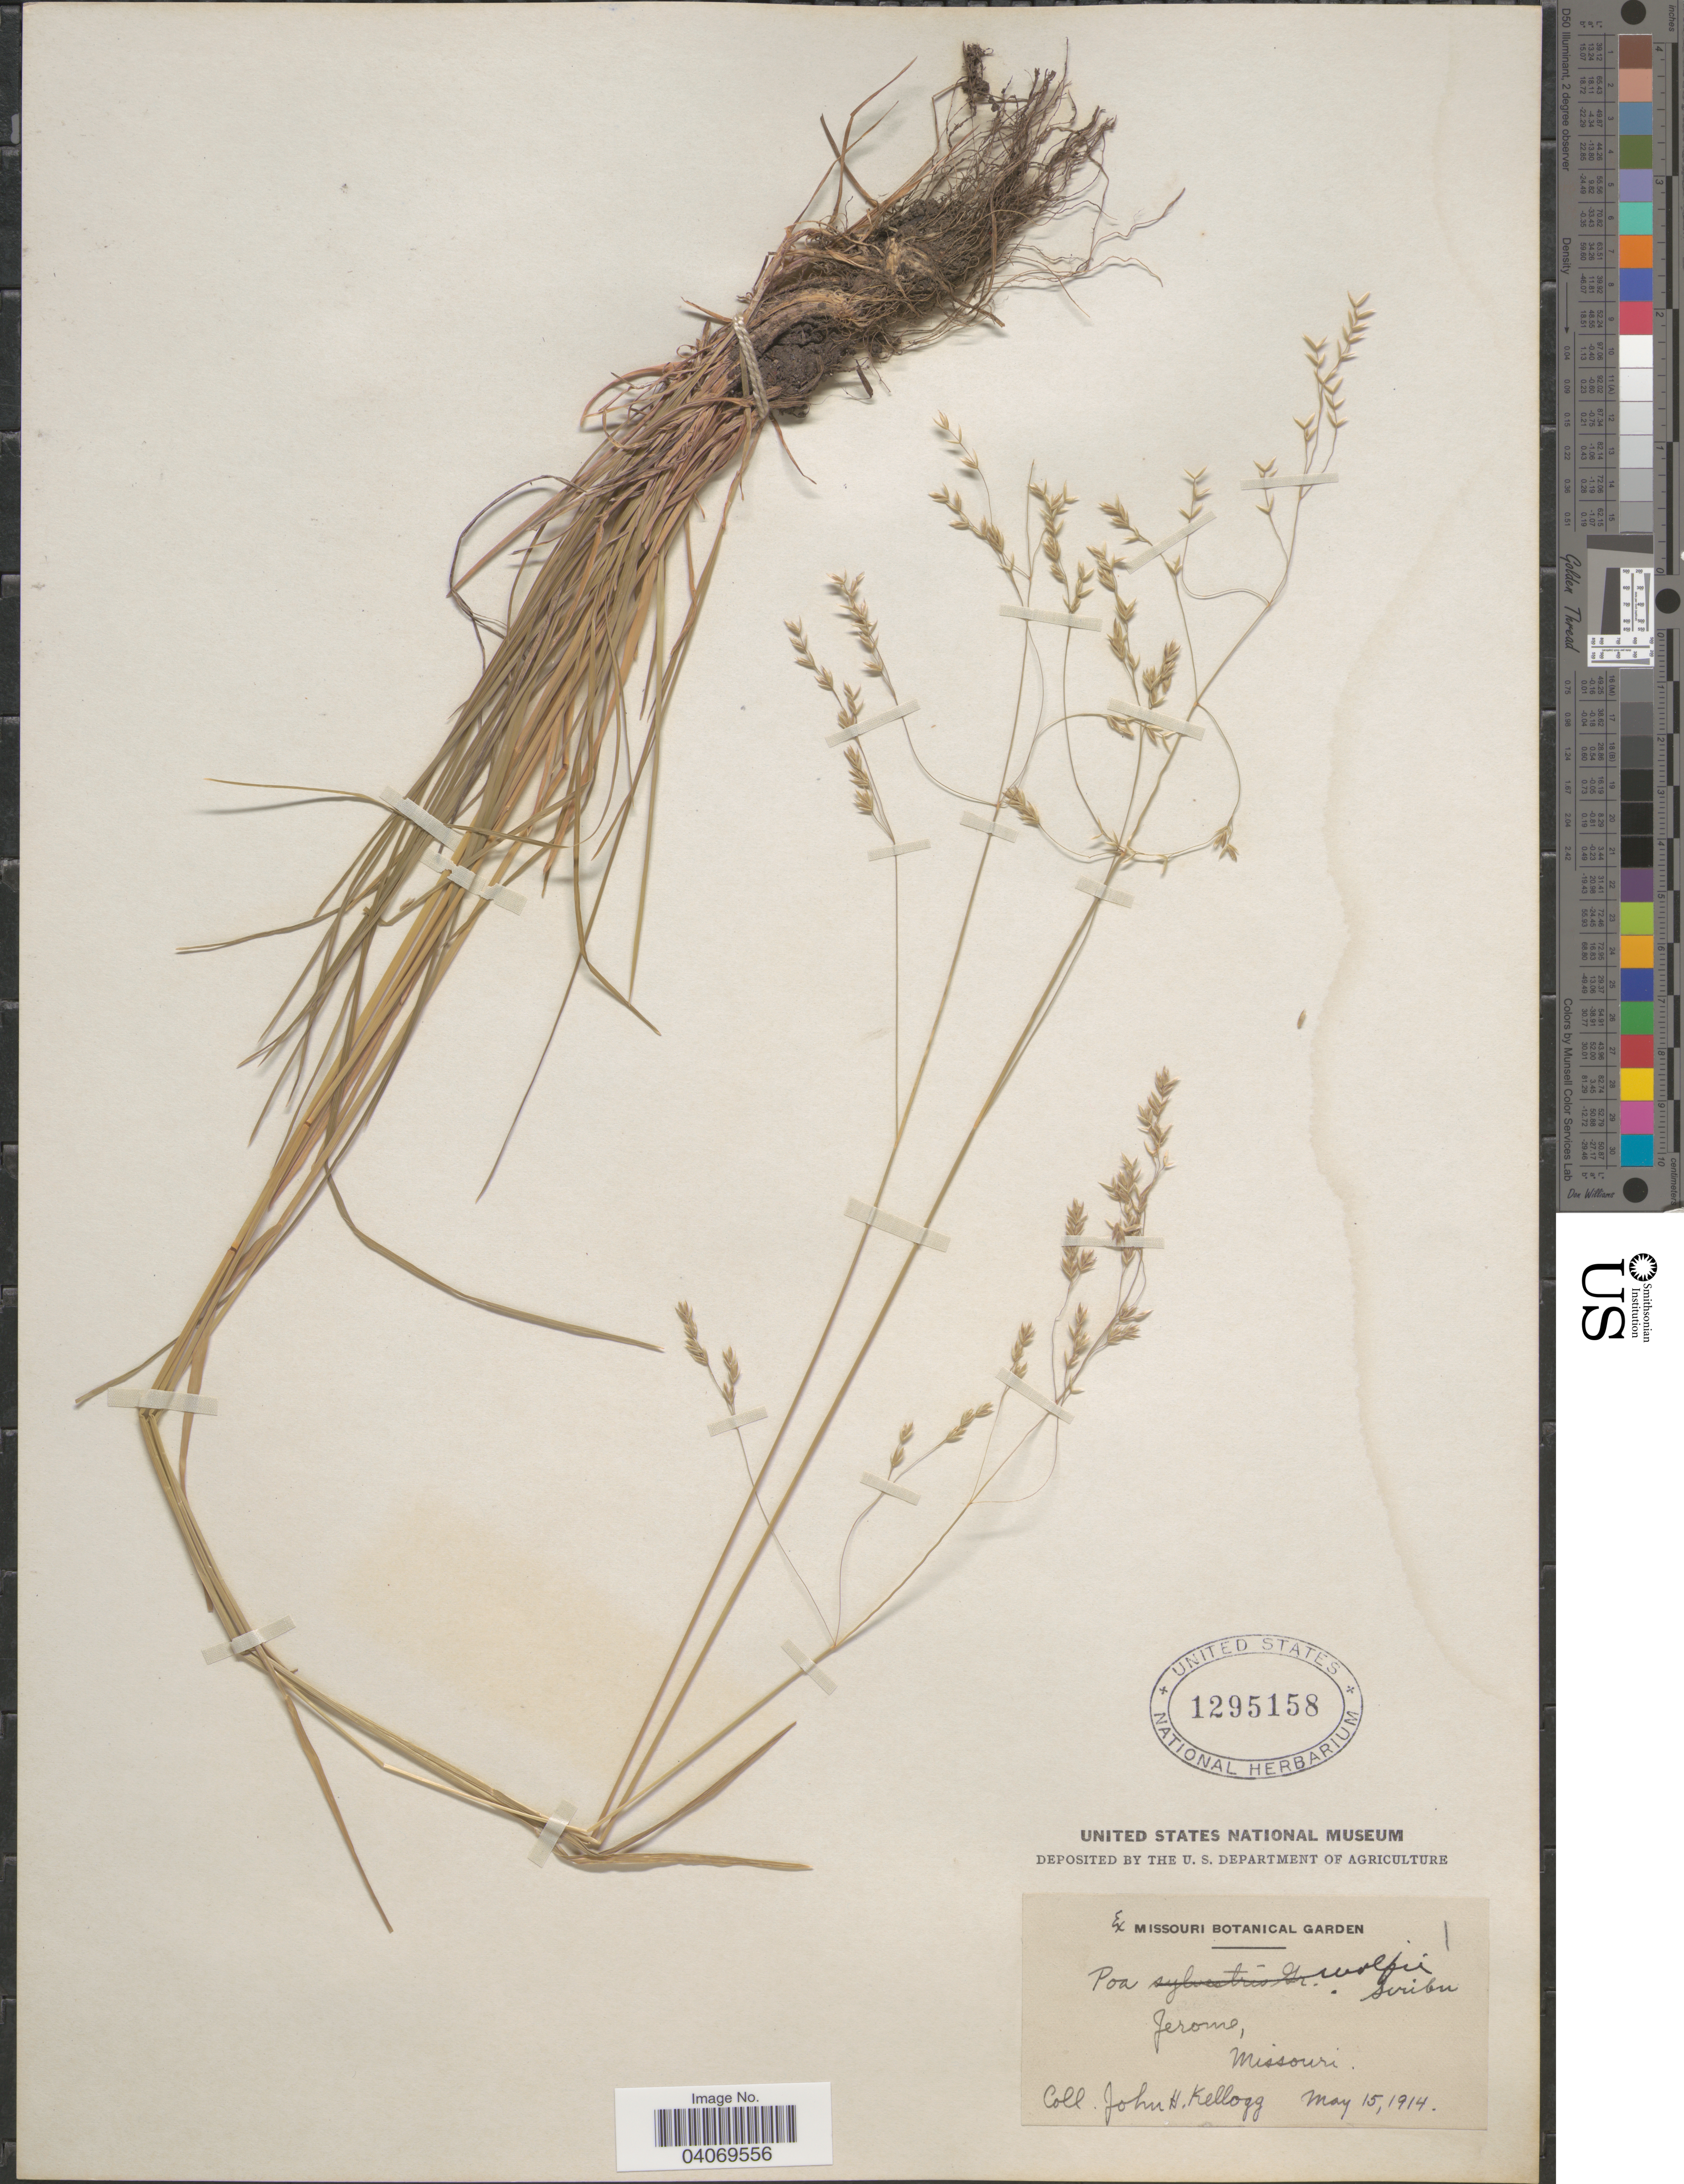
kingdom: Plantae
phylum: Tracheophyta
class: Liliopsida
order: Poales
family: Poaceae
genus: Poa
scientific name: Poa wolfii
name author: Scribn.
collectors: J. H. Kellogg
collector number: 1?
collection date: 1914-05-15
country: United States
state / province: Missouri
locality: Jerome.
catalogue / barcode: US 1295158